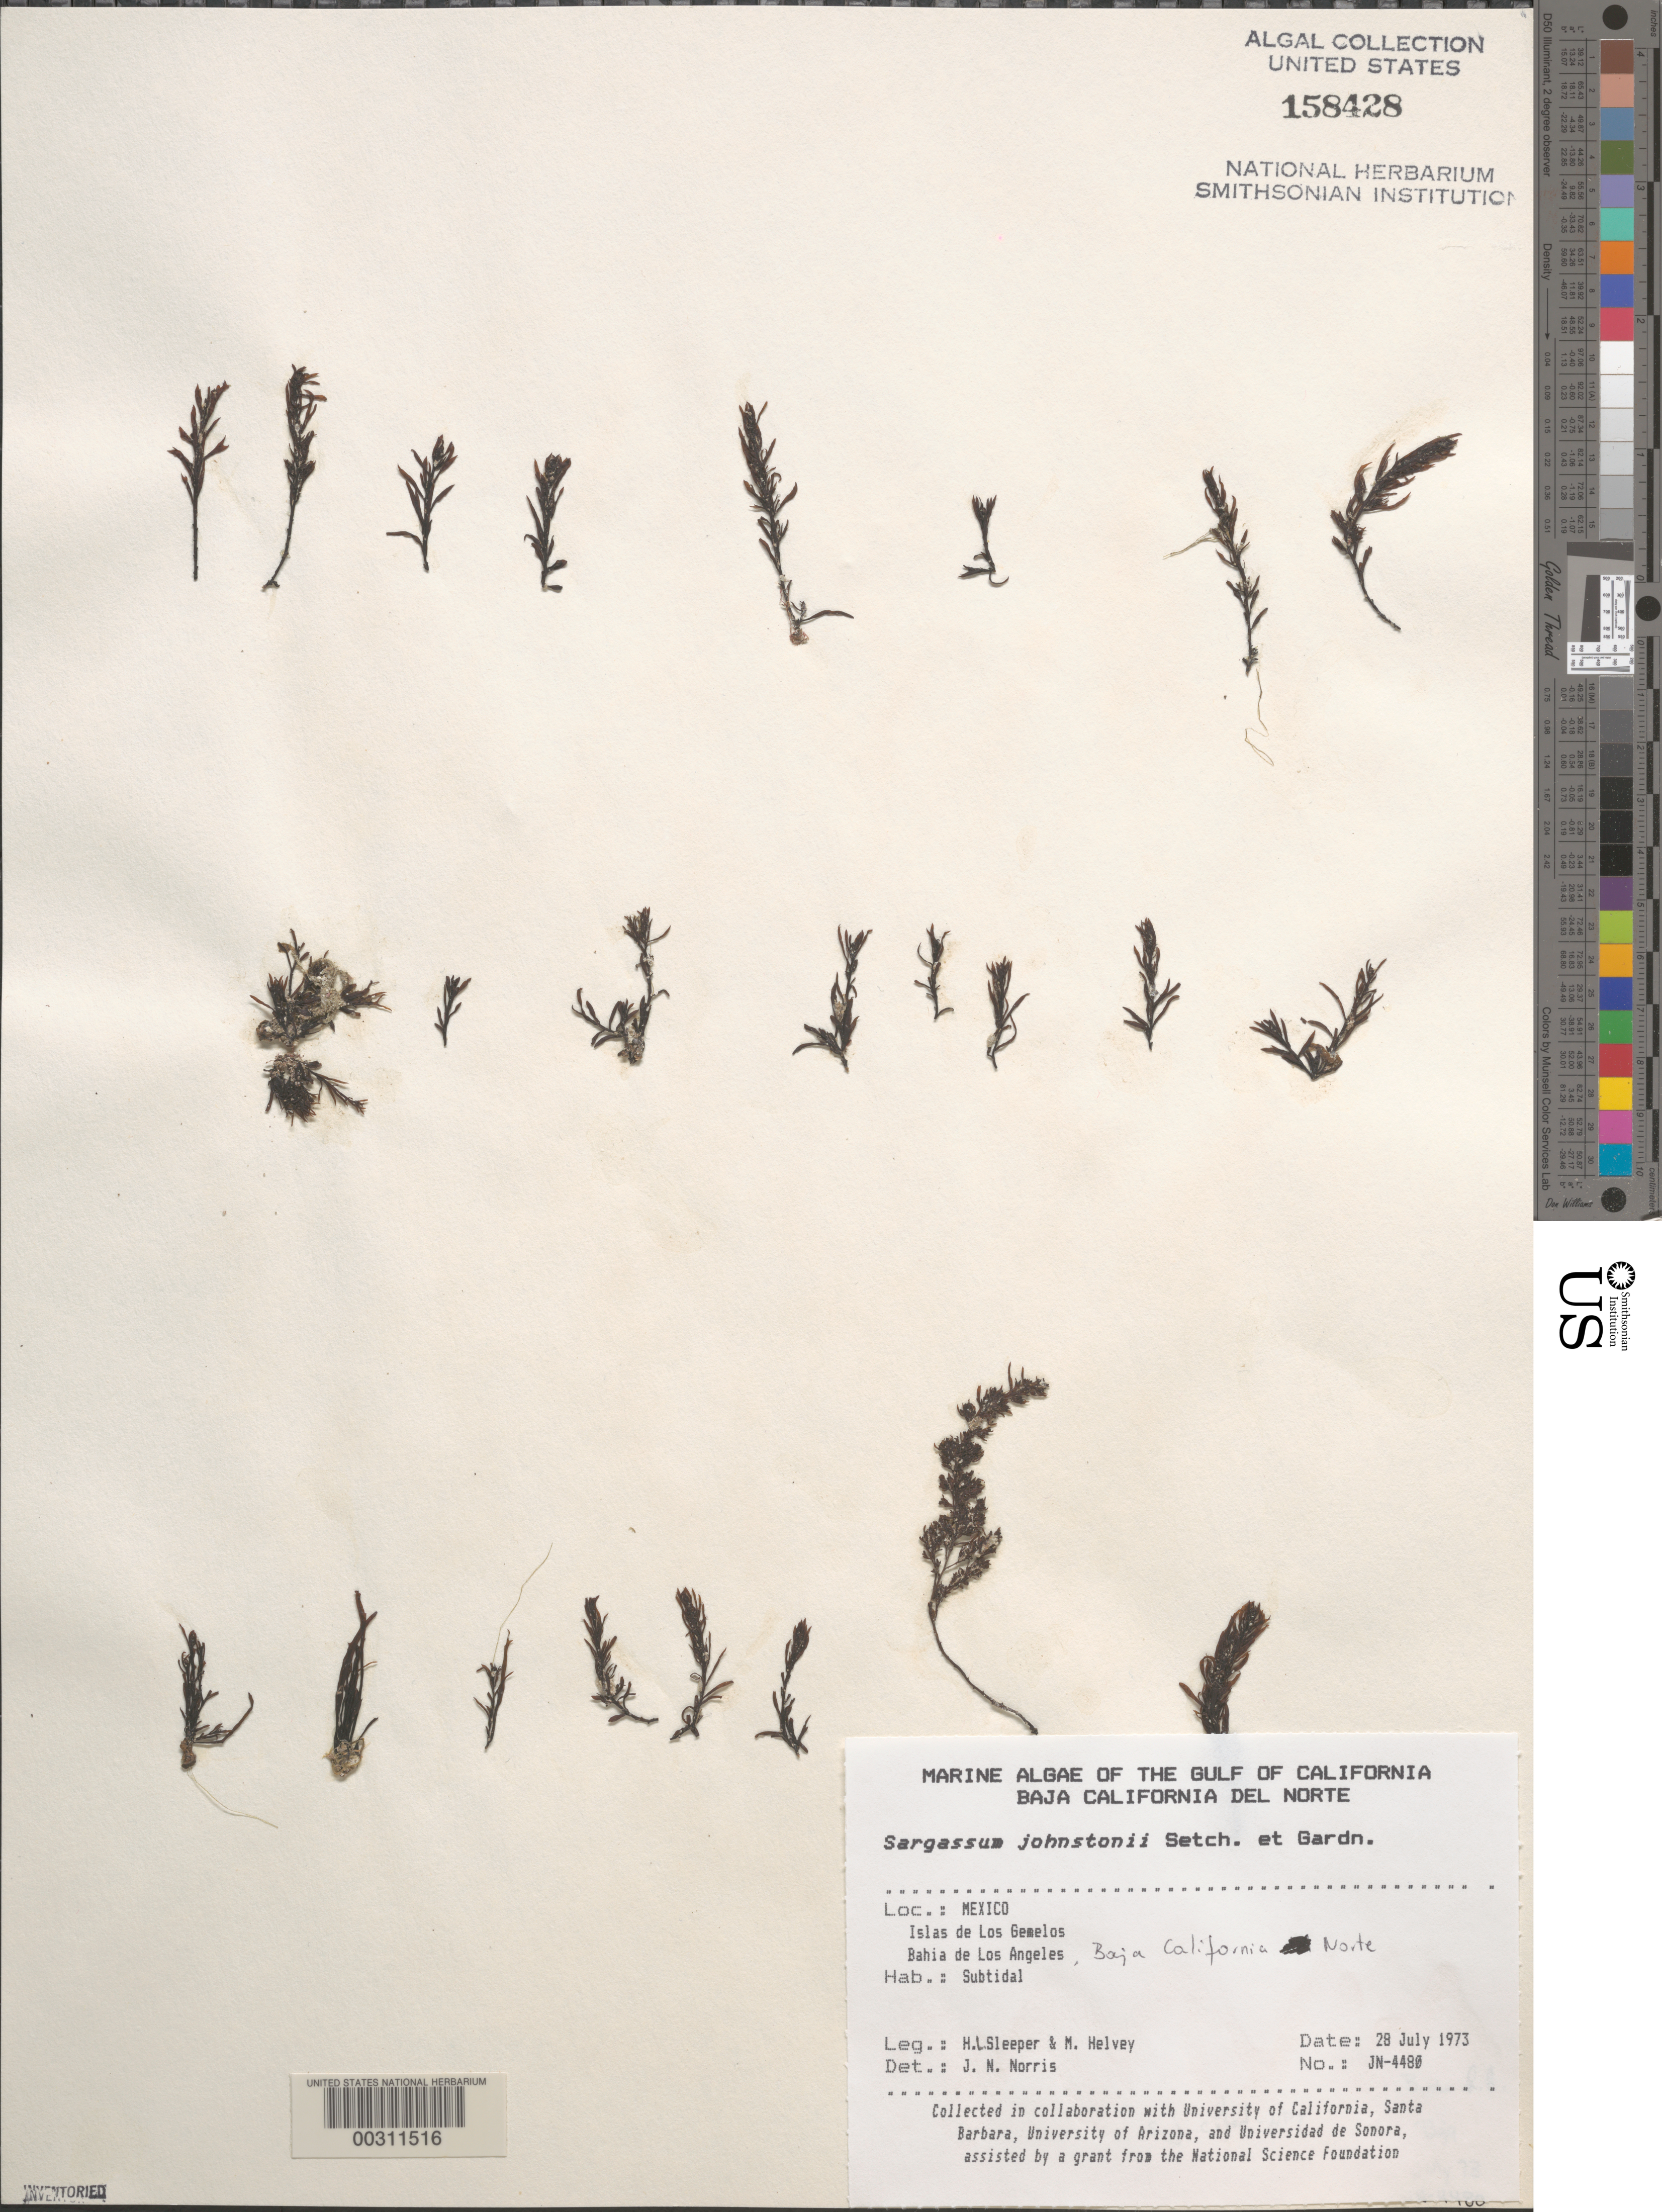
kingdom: Chromista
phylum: Ochrophyta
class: Phaeophyceae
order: Fucales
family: Sargassaceae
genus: Sargassum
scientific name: Sargassum johnstonii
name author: Setchell & N.L. Gardner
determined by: Norris, James N.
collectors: H. Sleeper & M. Helvey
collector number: JN-4480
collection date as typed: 28 Jul 1973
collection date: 1973-07-28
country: Mexico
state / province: Baja California Norte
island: Isla de Los Gemelitos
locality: Bahia de los Angeles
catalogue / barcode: US 158428